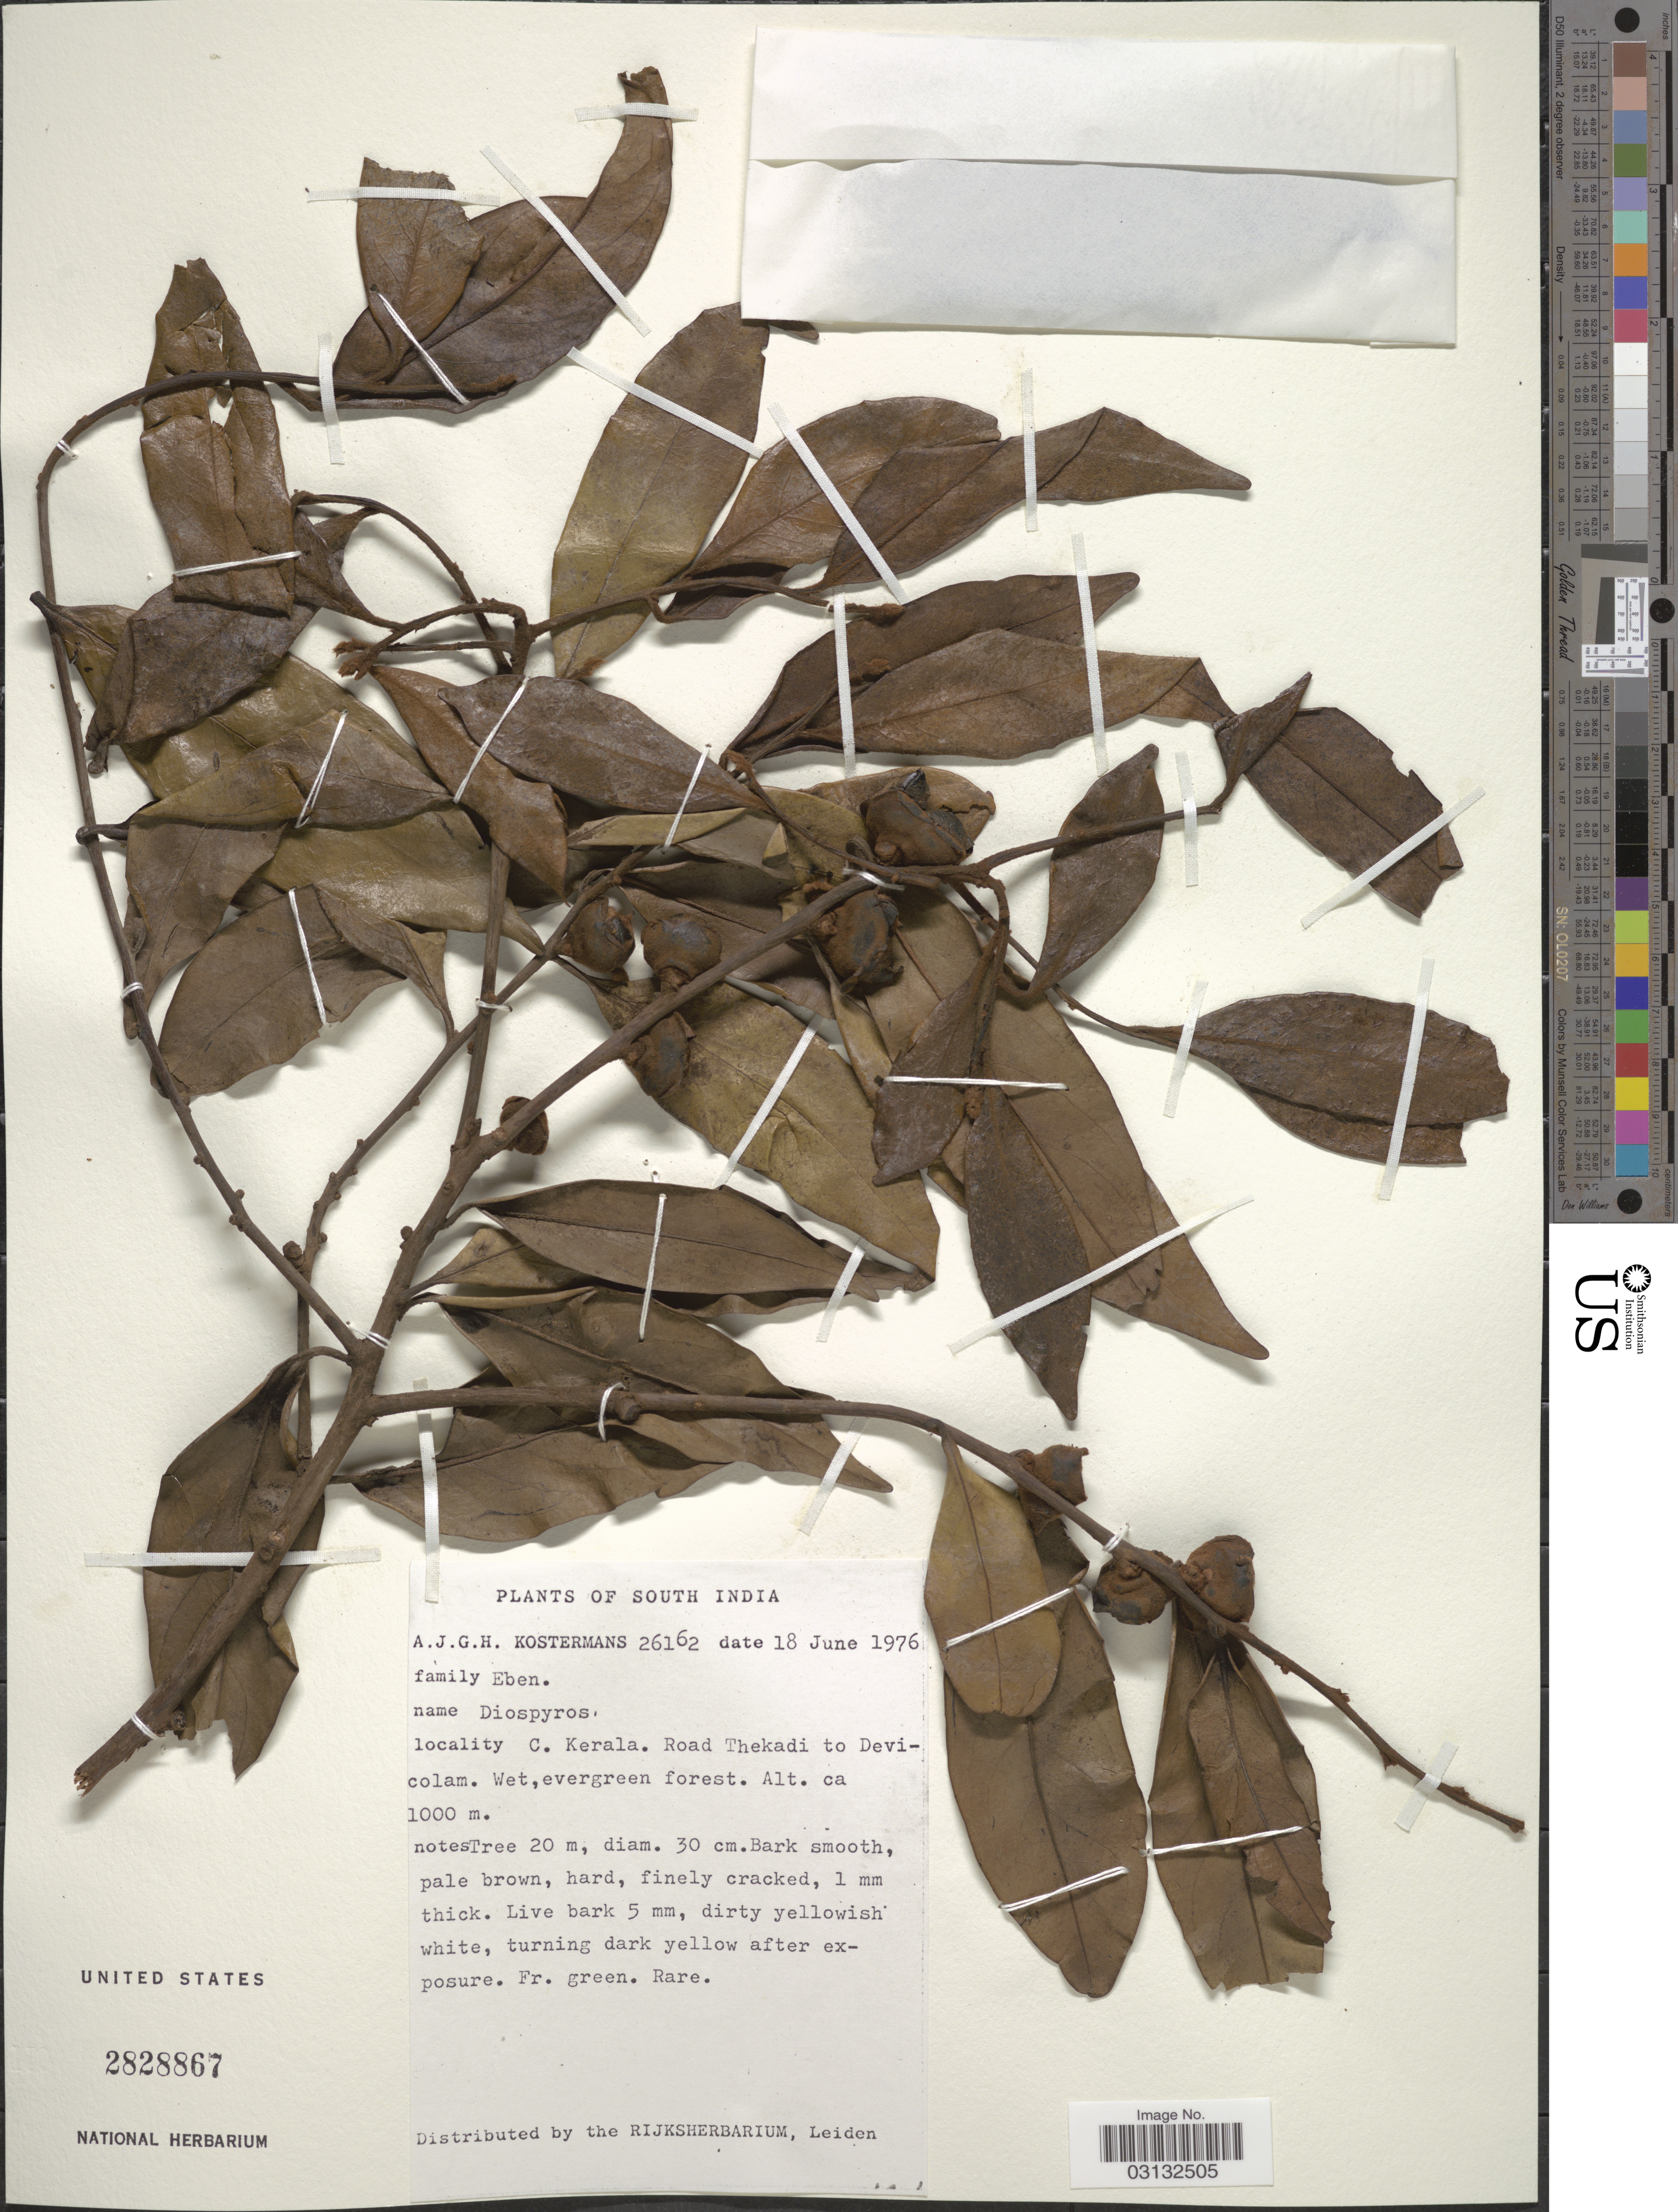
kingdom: Plantae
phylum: Tracheophyta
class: Magnoliopsida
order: Ericales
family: Ebenaceae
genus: Diospyros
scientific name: Diospyros sp.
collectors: A. J. G. Kostermans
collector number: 26162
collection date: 1976-06-18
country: India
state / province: Kerala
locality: South India. C. Kerala. Road Thekadi to Devicolam.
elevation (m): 1000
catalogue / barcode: US 2828867